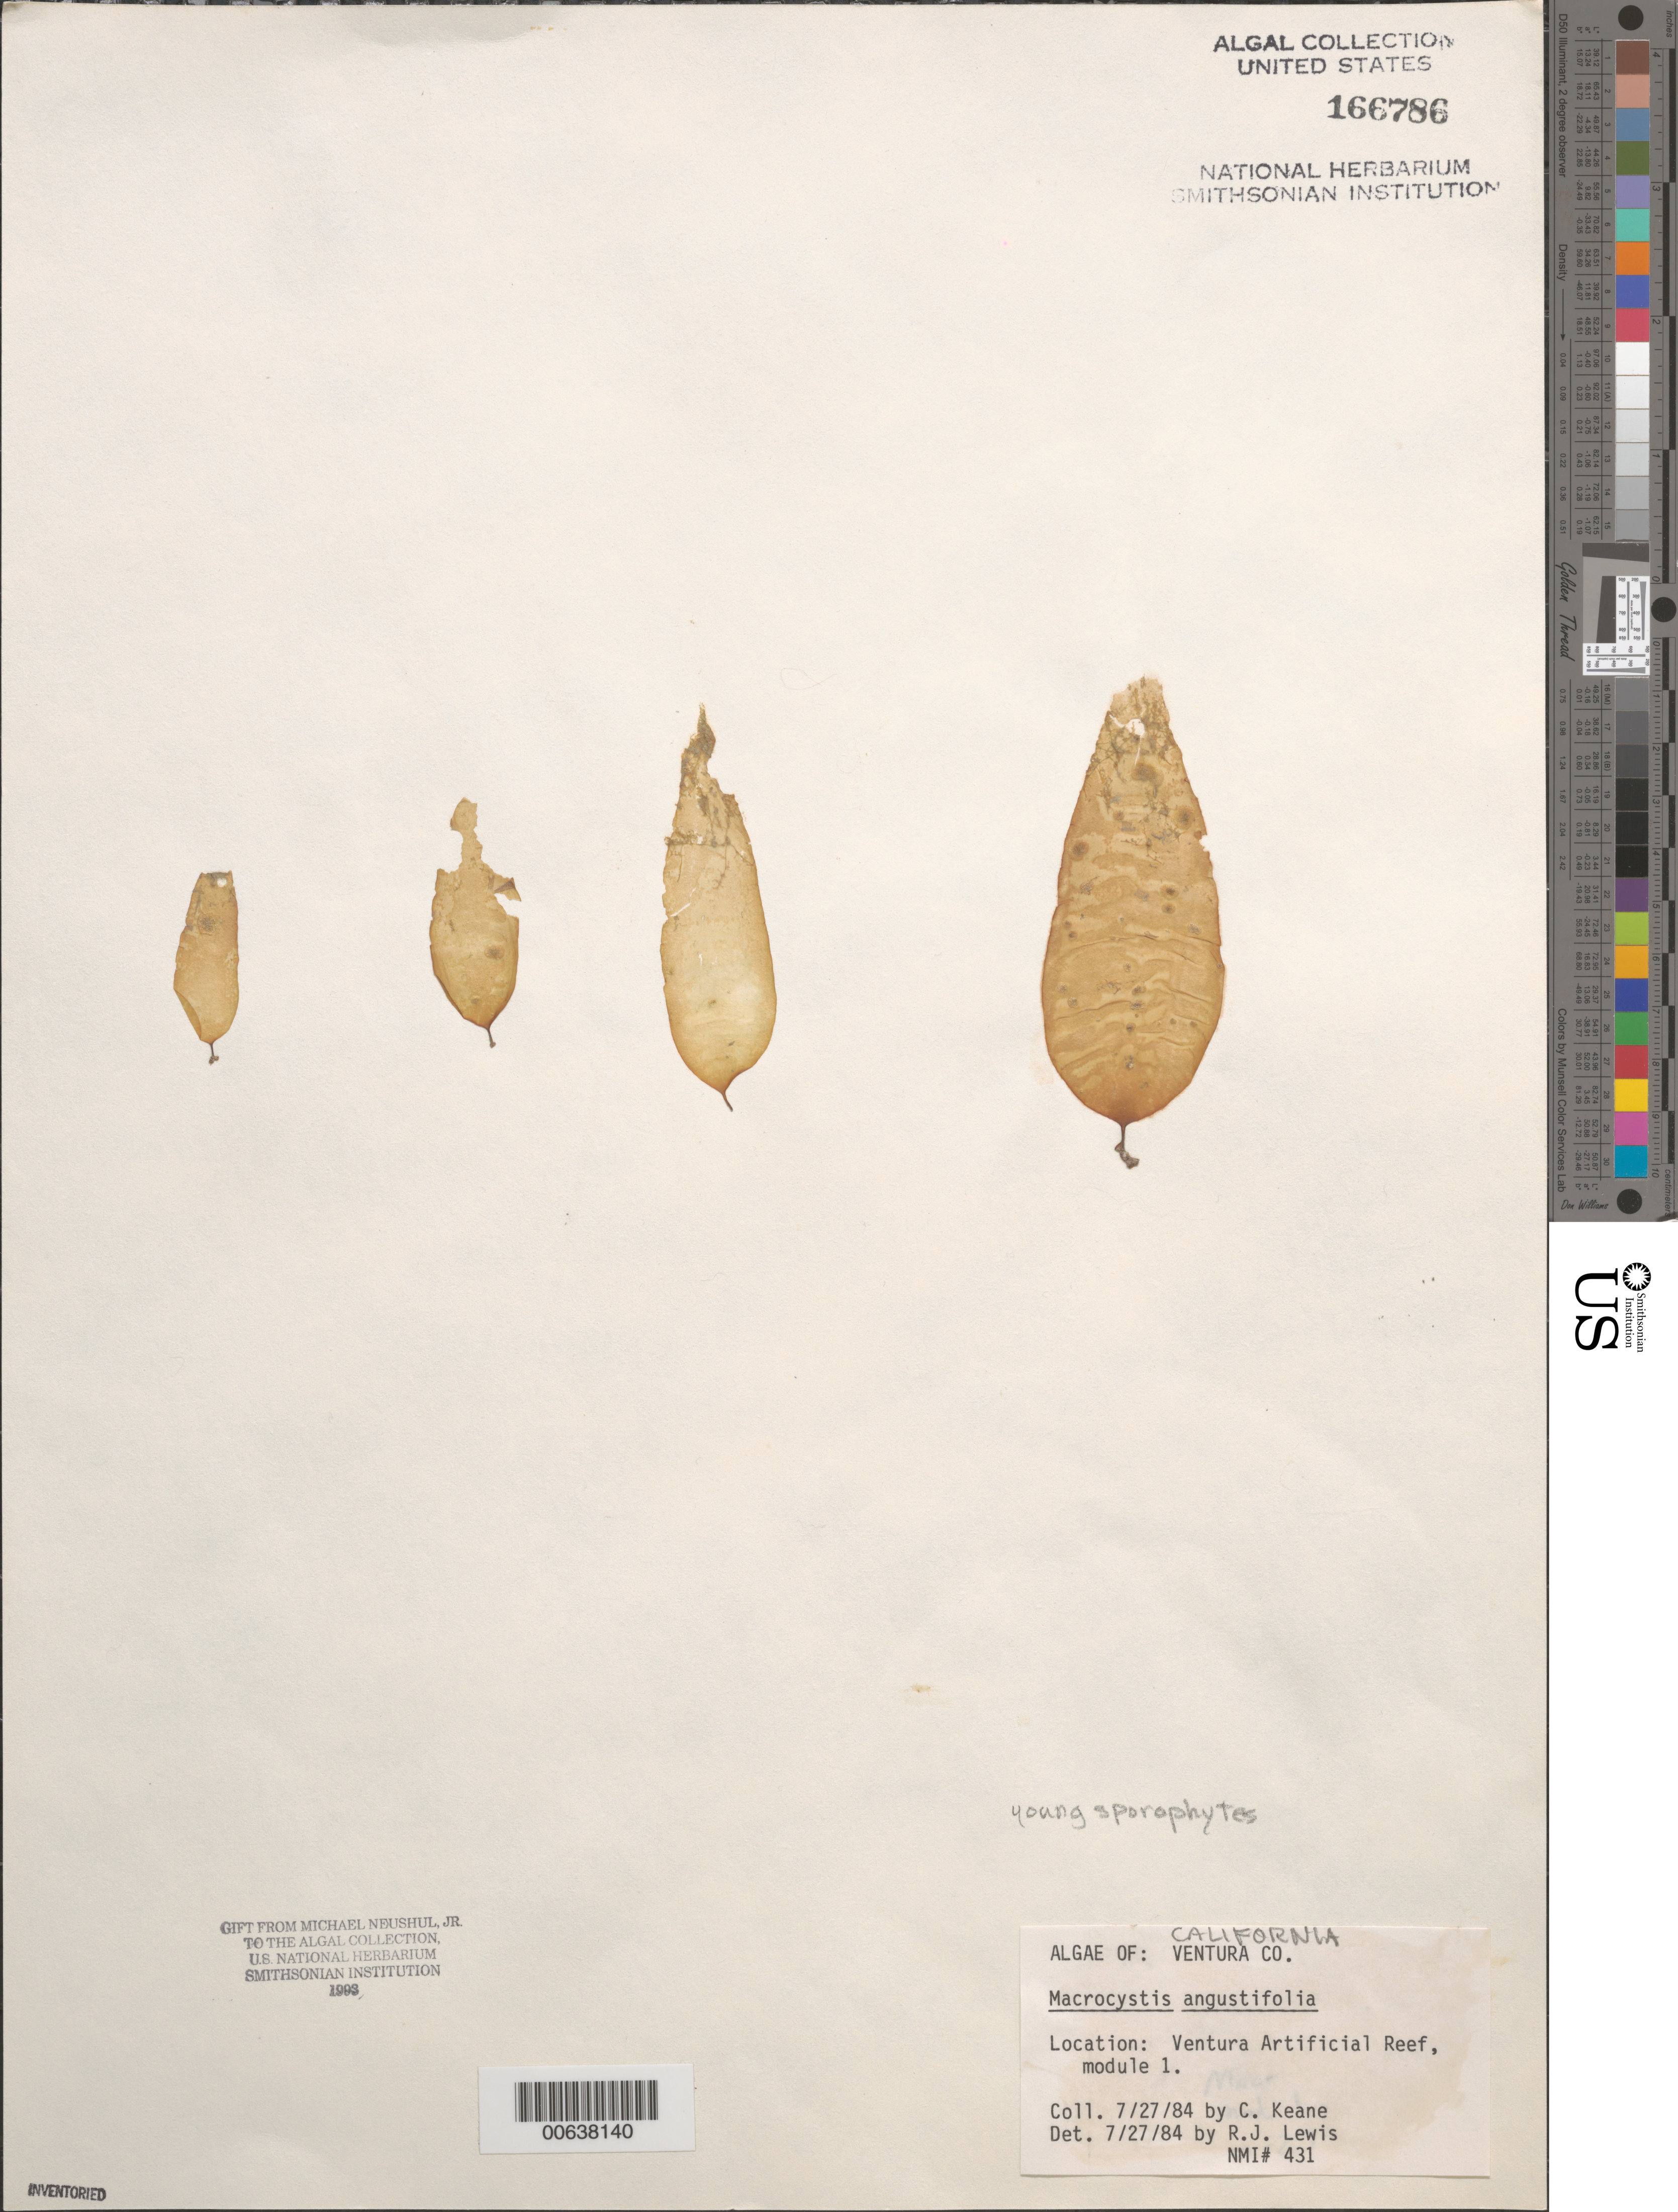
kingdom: Chromista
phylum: Ochrophyta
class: Phaeophyceae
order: Laminariales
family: Laminariaceae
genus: Macrocystis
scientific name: Macrocystis pyrifera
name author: (L.) C. Agardh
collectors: C. Keane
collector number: NMI 431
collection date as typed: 27 Jul 1984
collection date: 1984-07-27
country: United States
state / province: California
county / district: Ventura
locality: Ventura Artificial Reef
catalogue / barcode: US 166786